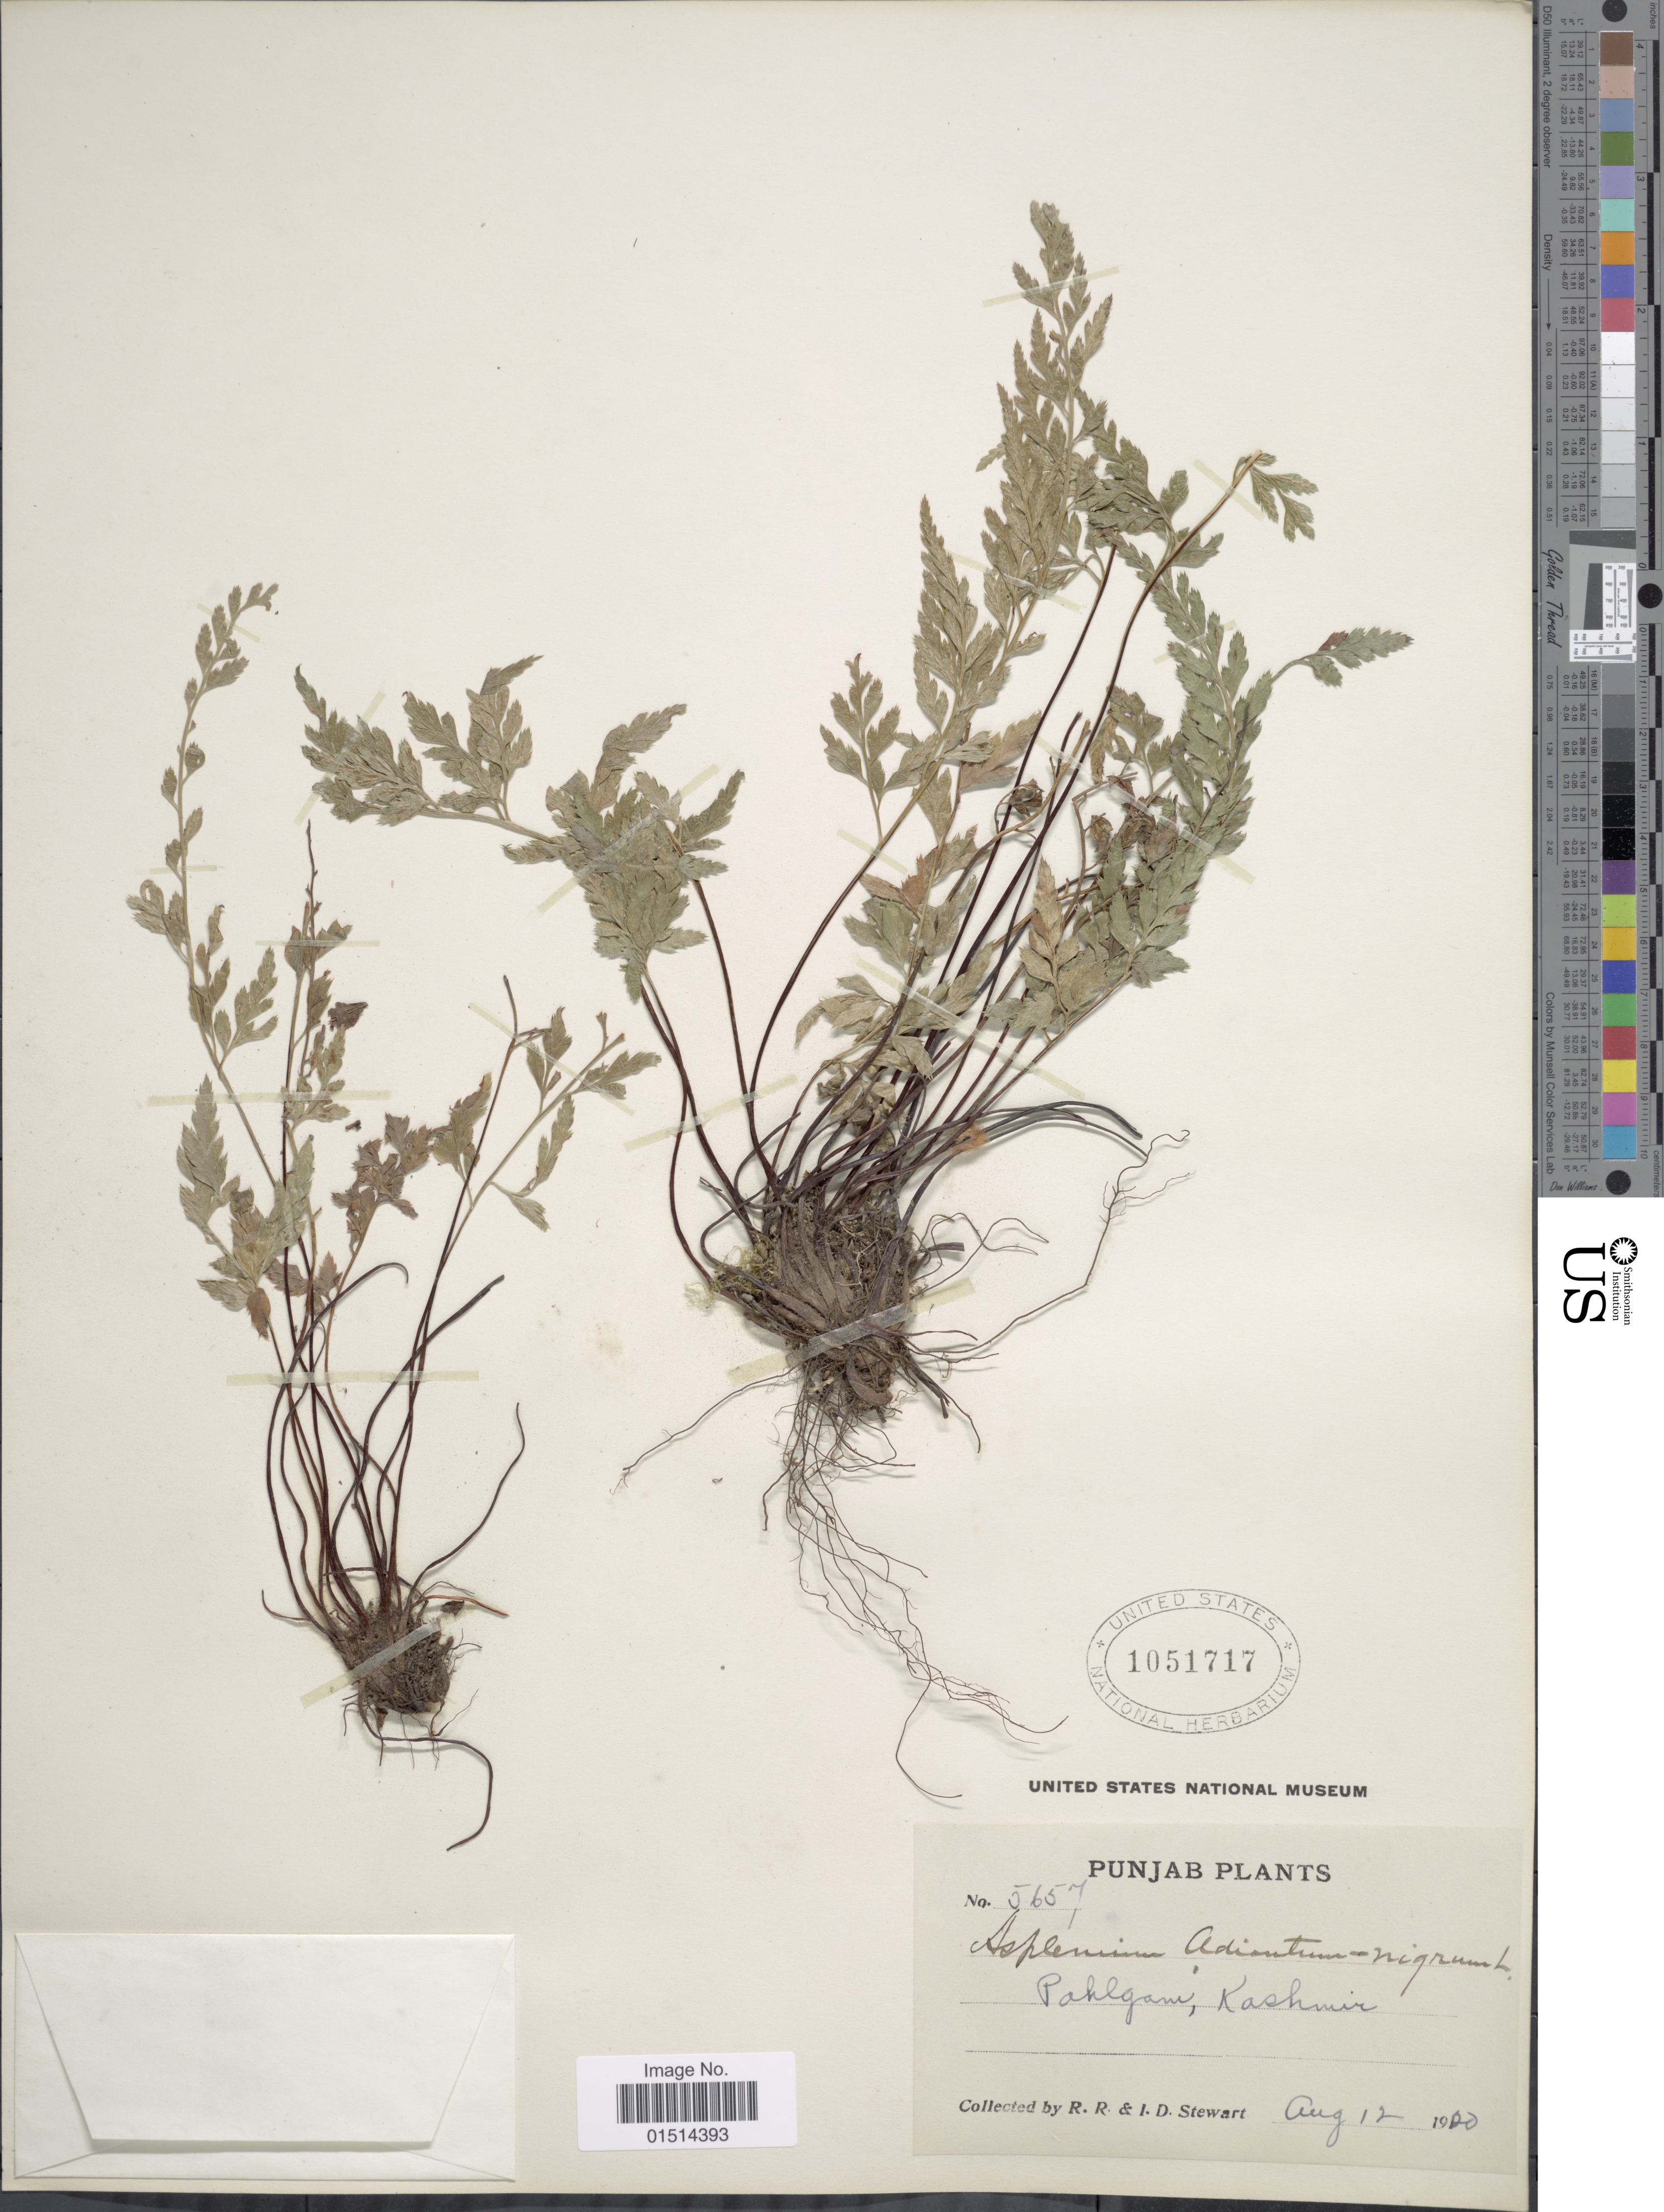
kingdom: Plantae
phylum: Tracheophyta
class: Polypodiopsida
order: Polypodiales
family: Aspleniaceae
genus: Asplenium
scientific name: Asplenium adiantum-nigrum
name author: L.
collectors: R. R. Stewart & I. Stewart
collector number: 5657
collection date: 1920-08-12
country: India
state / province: Punjab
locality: Pahlgam, Kashmir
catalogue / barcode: US 1051717